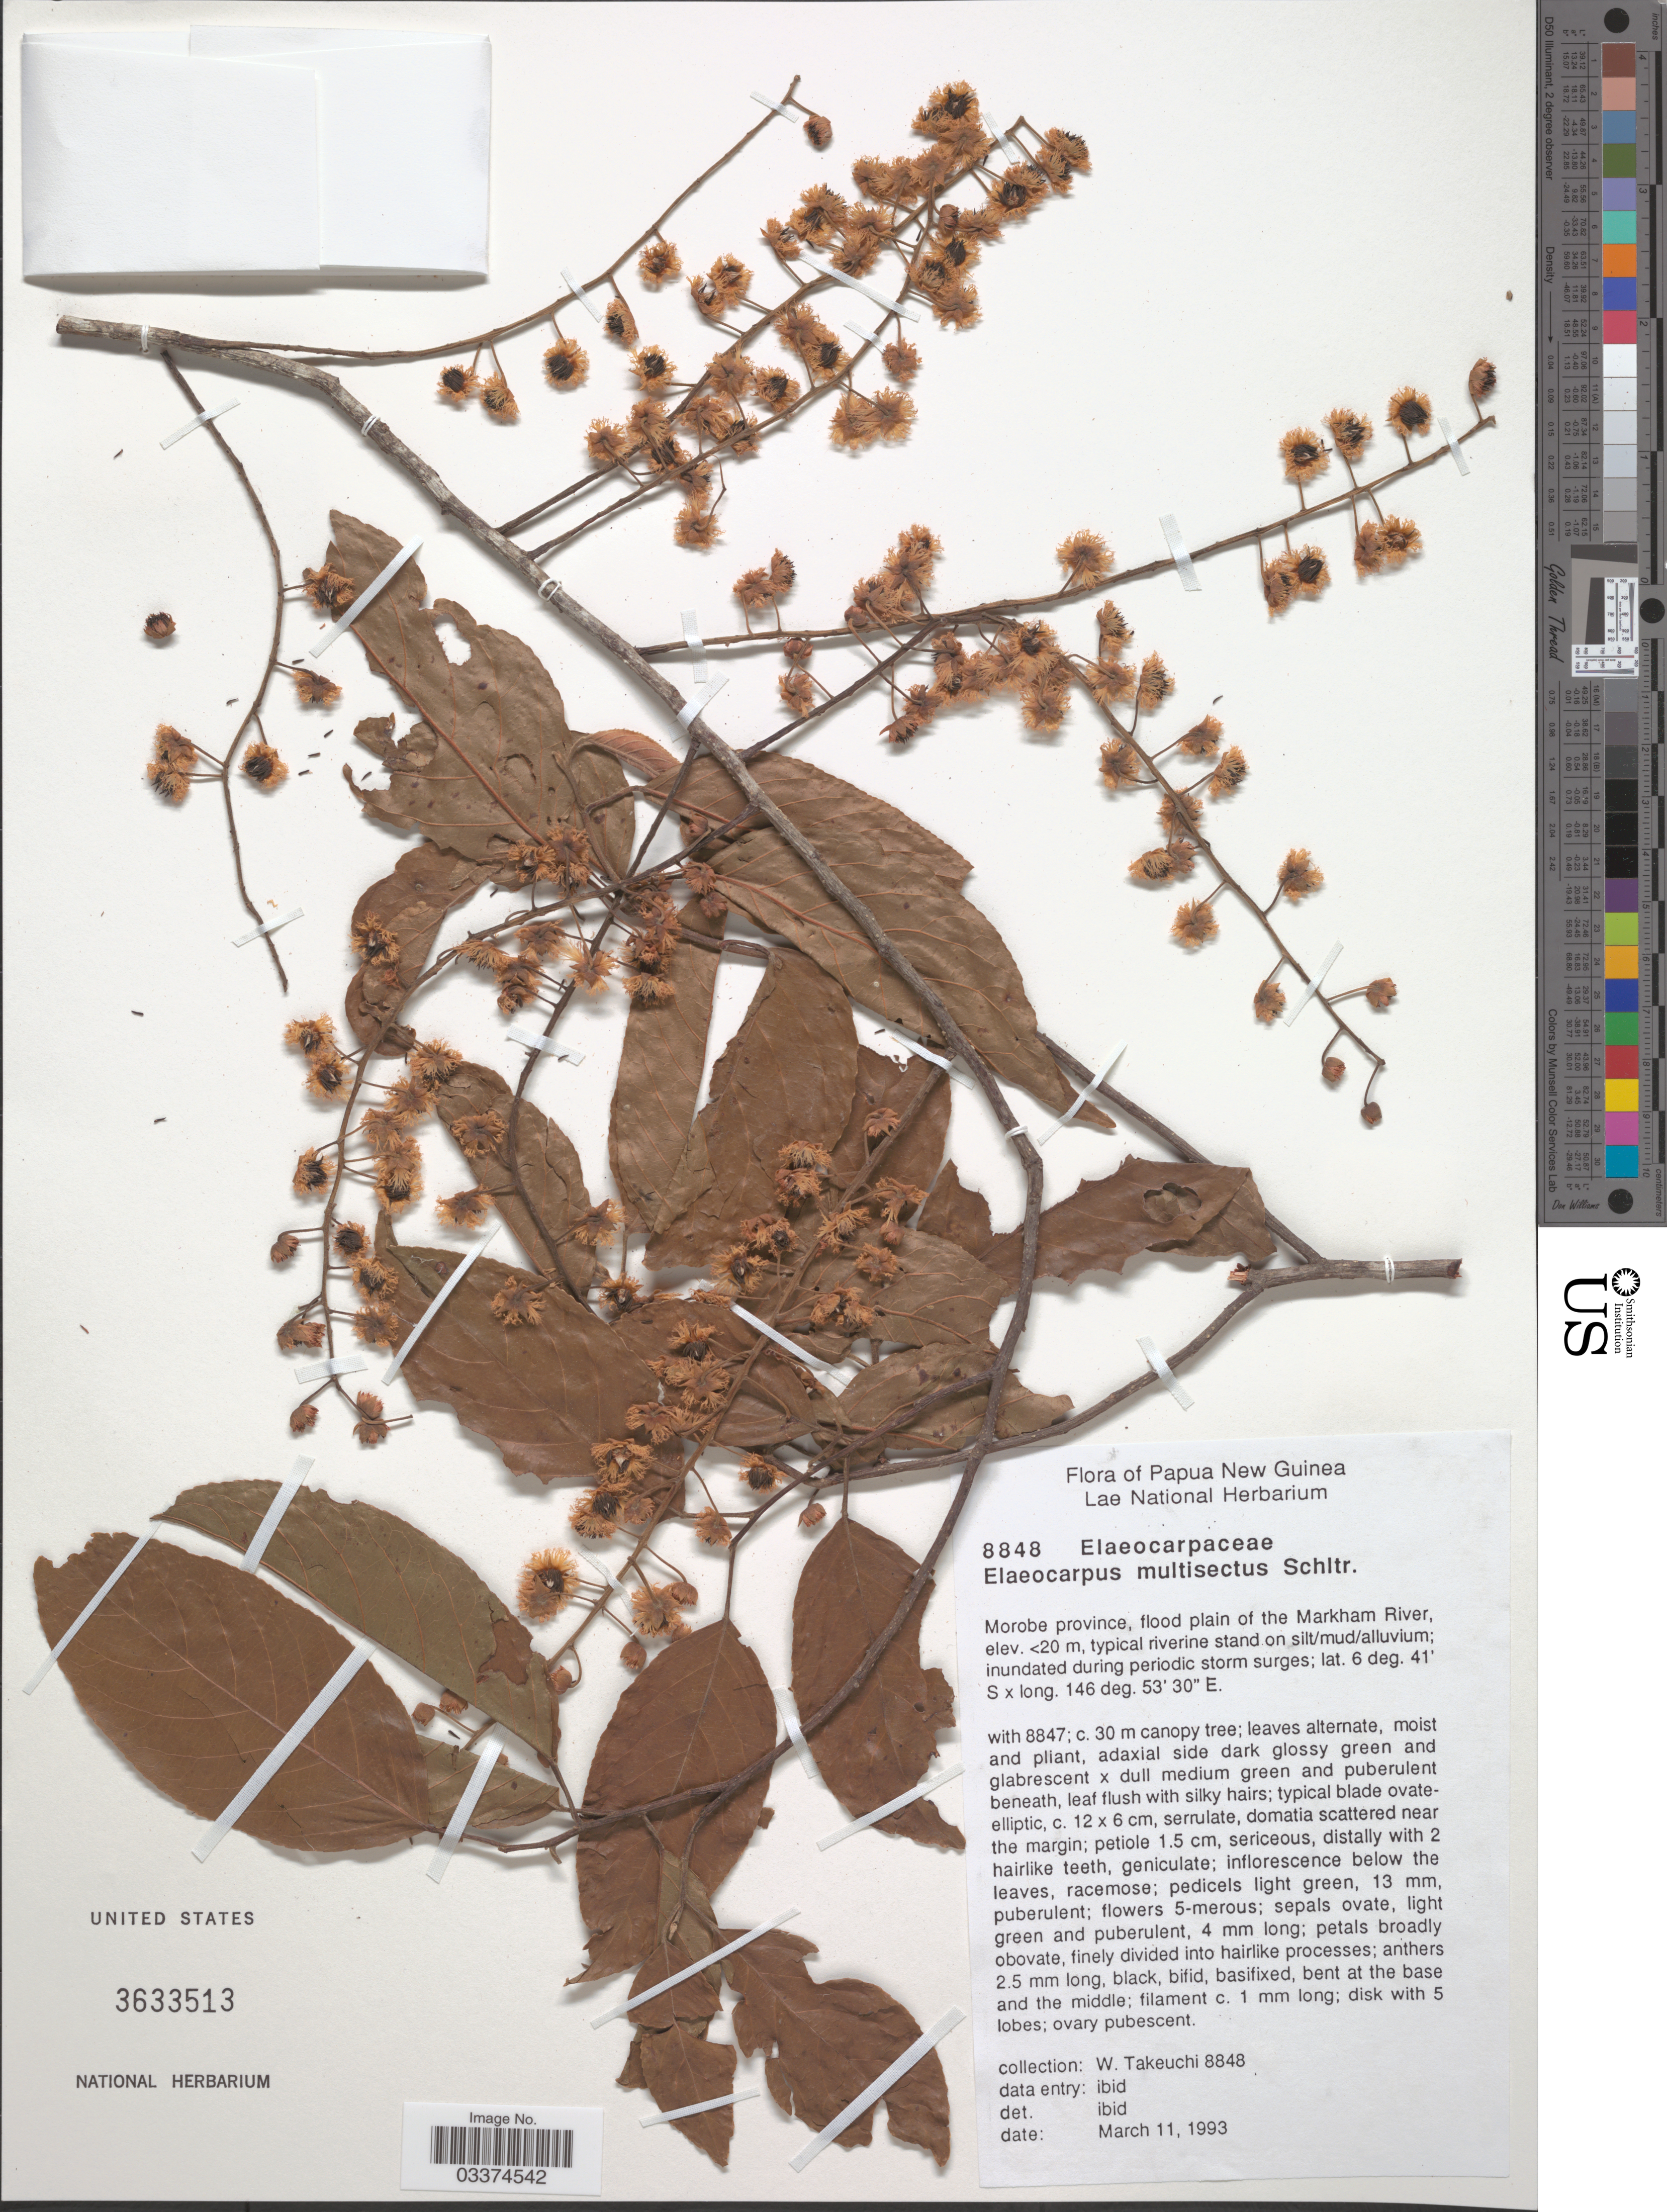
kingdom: Plantae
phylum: Tracheophyta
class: Magnoliopsida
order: Oxalidales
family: Elaeocarpaceae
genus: Elaeocarpus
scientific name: Elaeocarpus multisectus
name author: Schltr.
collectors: W. Takeuchi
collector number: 8848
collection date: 1993-03-11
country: Papua New Guinea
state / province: Morobe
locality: Morobe Province, flood plain of the Markham River.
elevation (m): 20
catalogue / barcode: US 3633513